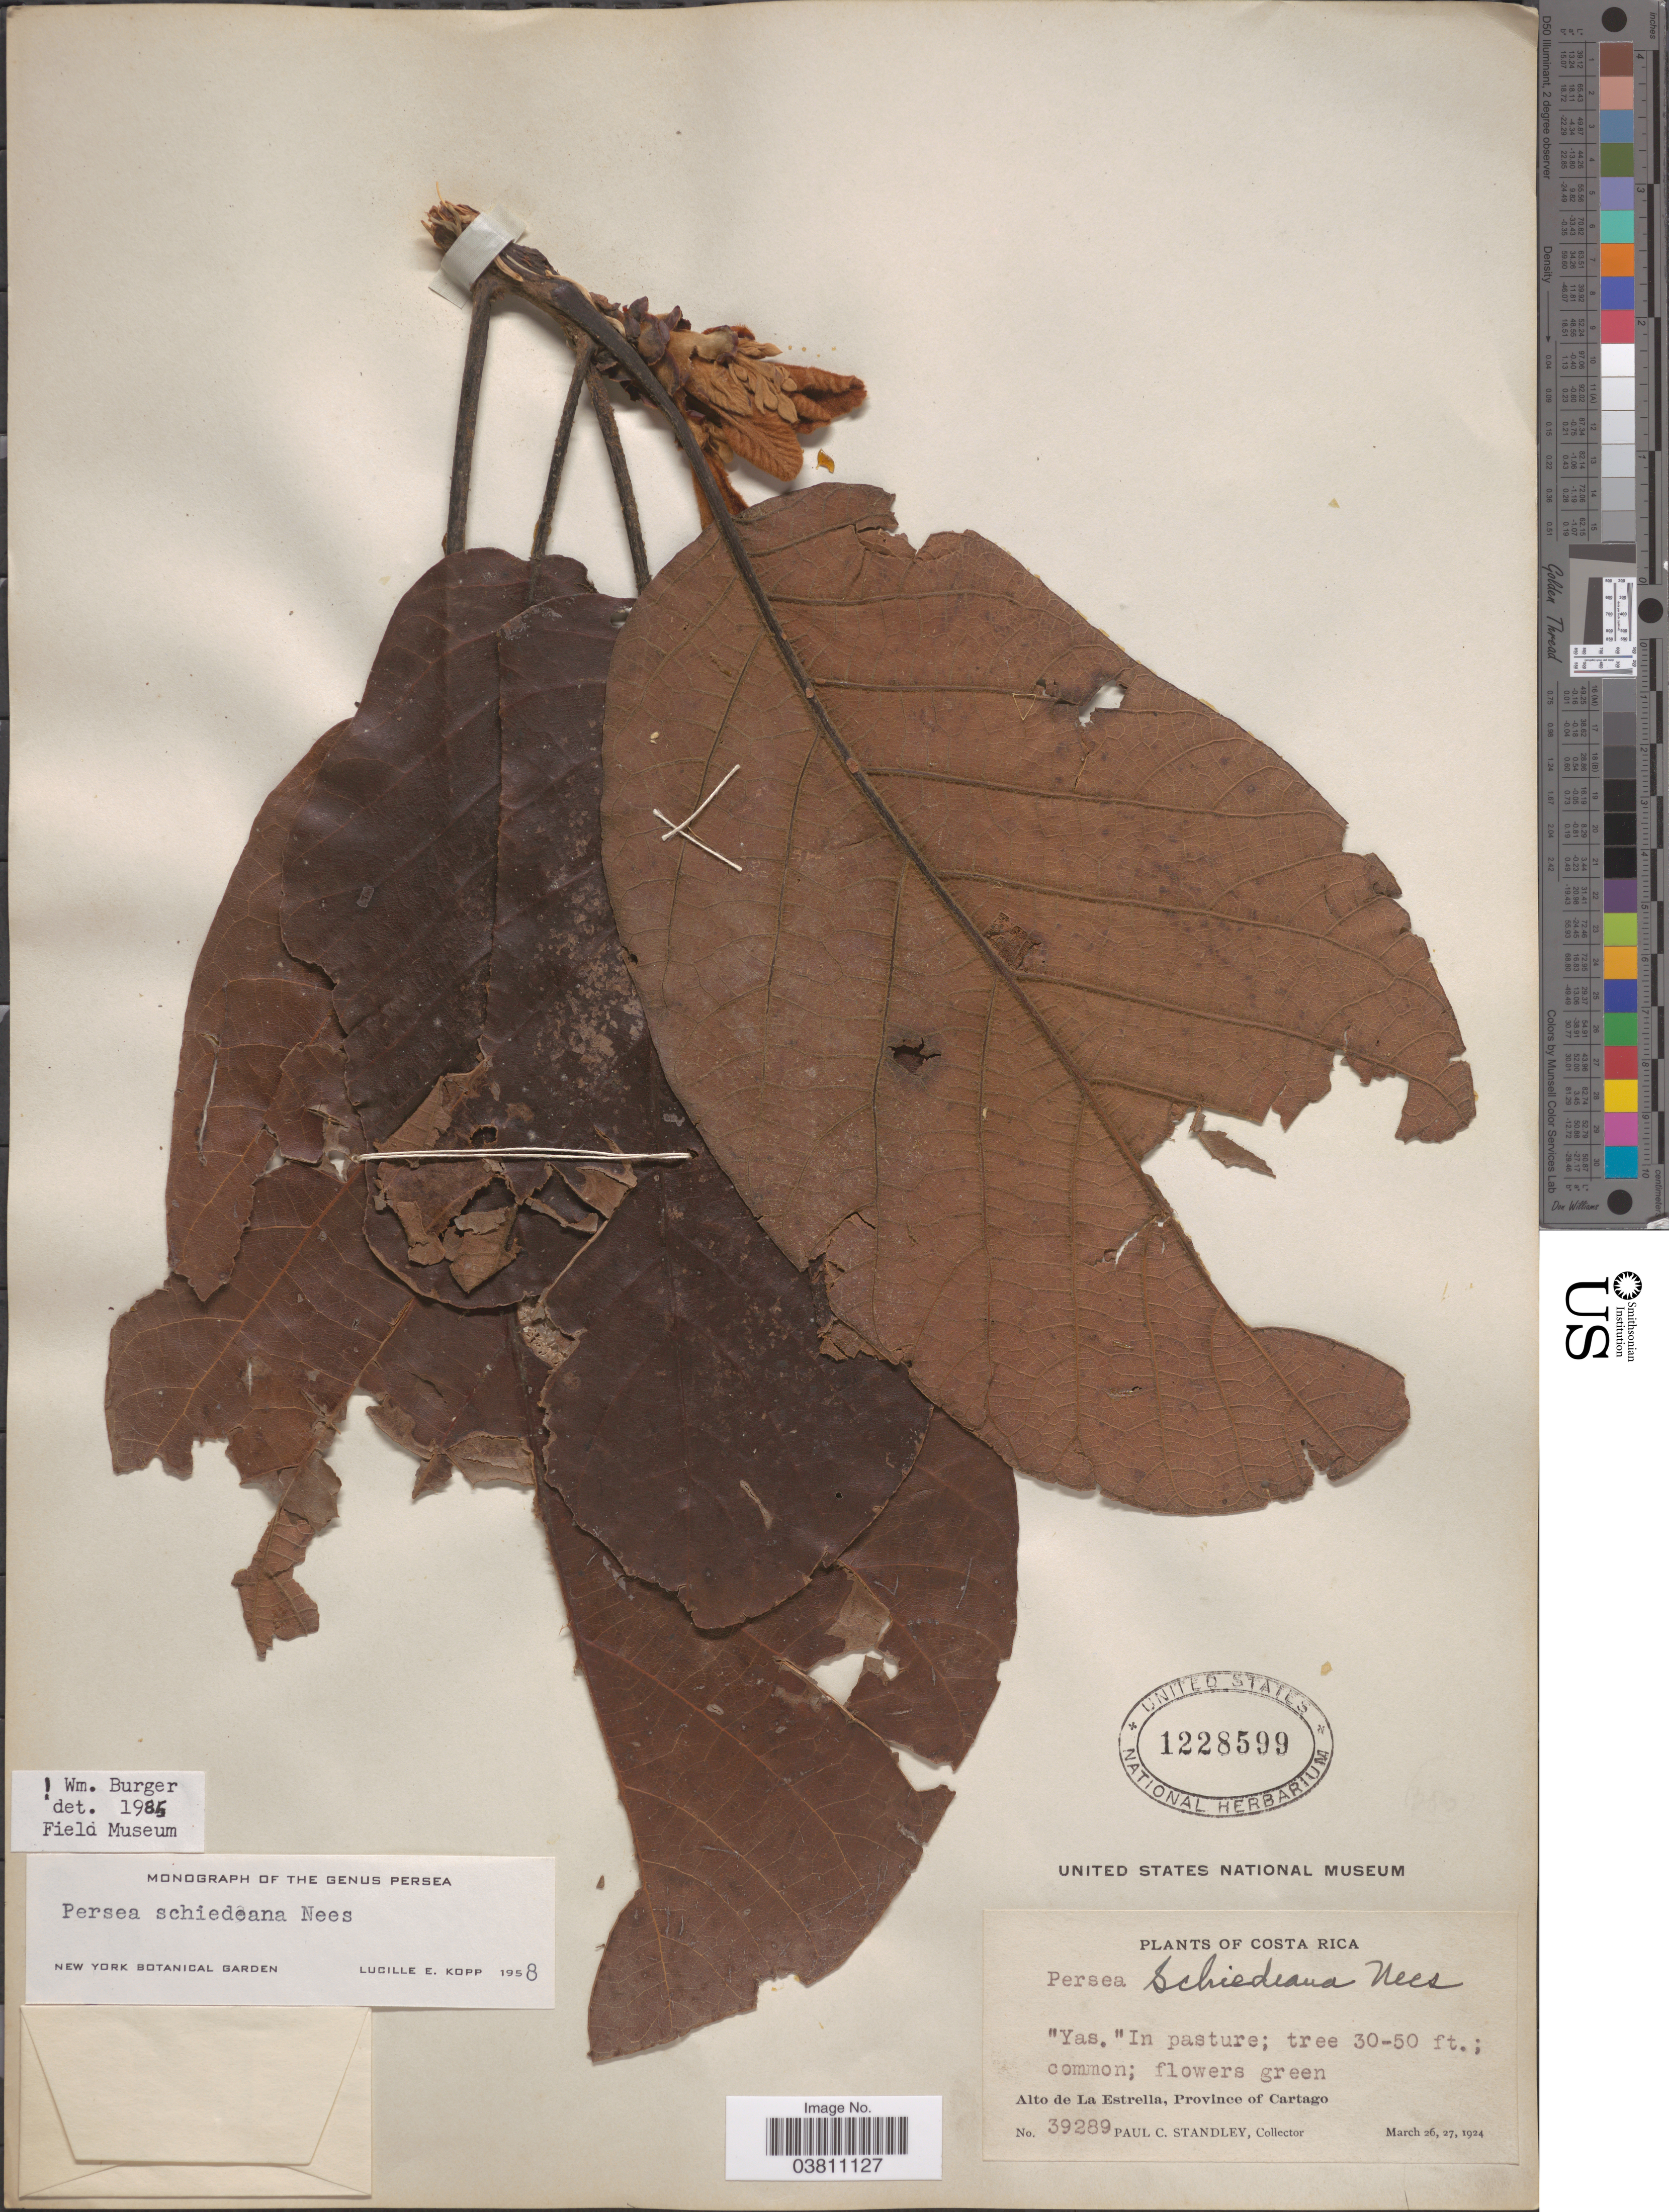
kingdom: Plantae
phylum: Tracheophyta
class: Magnoliopsida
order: Laurales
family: Lauraceae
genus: Persea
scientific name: Persea schiediana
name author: Nees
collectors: P. C. Standley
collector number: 39289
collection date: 1924-03-26/1924-03-27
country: Costa Rica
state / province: Cartago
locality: Alto de La Estrella.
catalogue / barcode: US 1228599